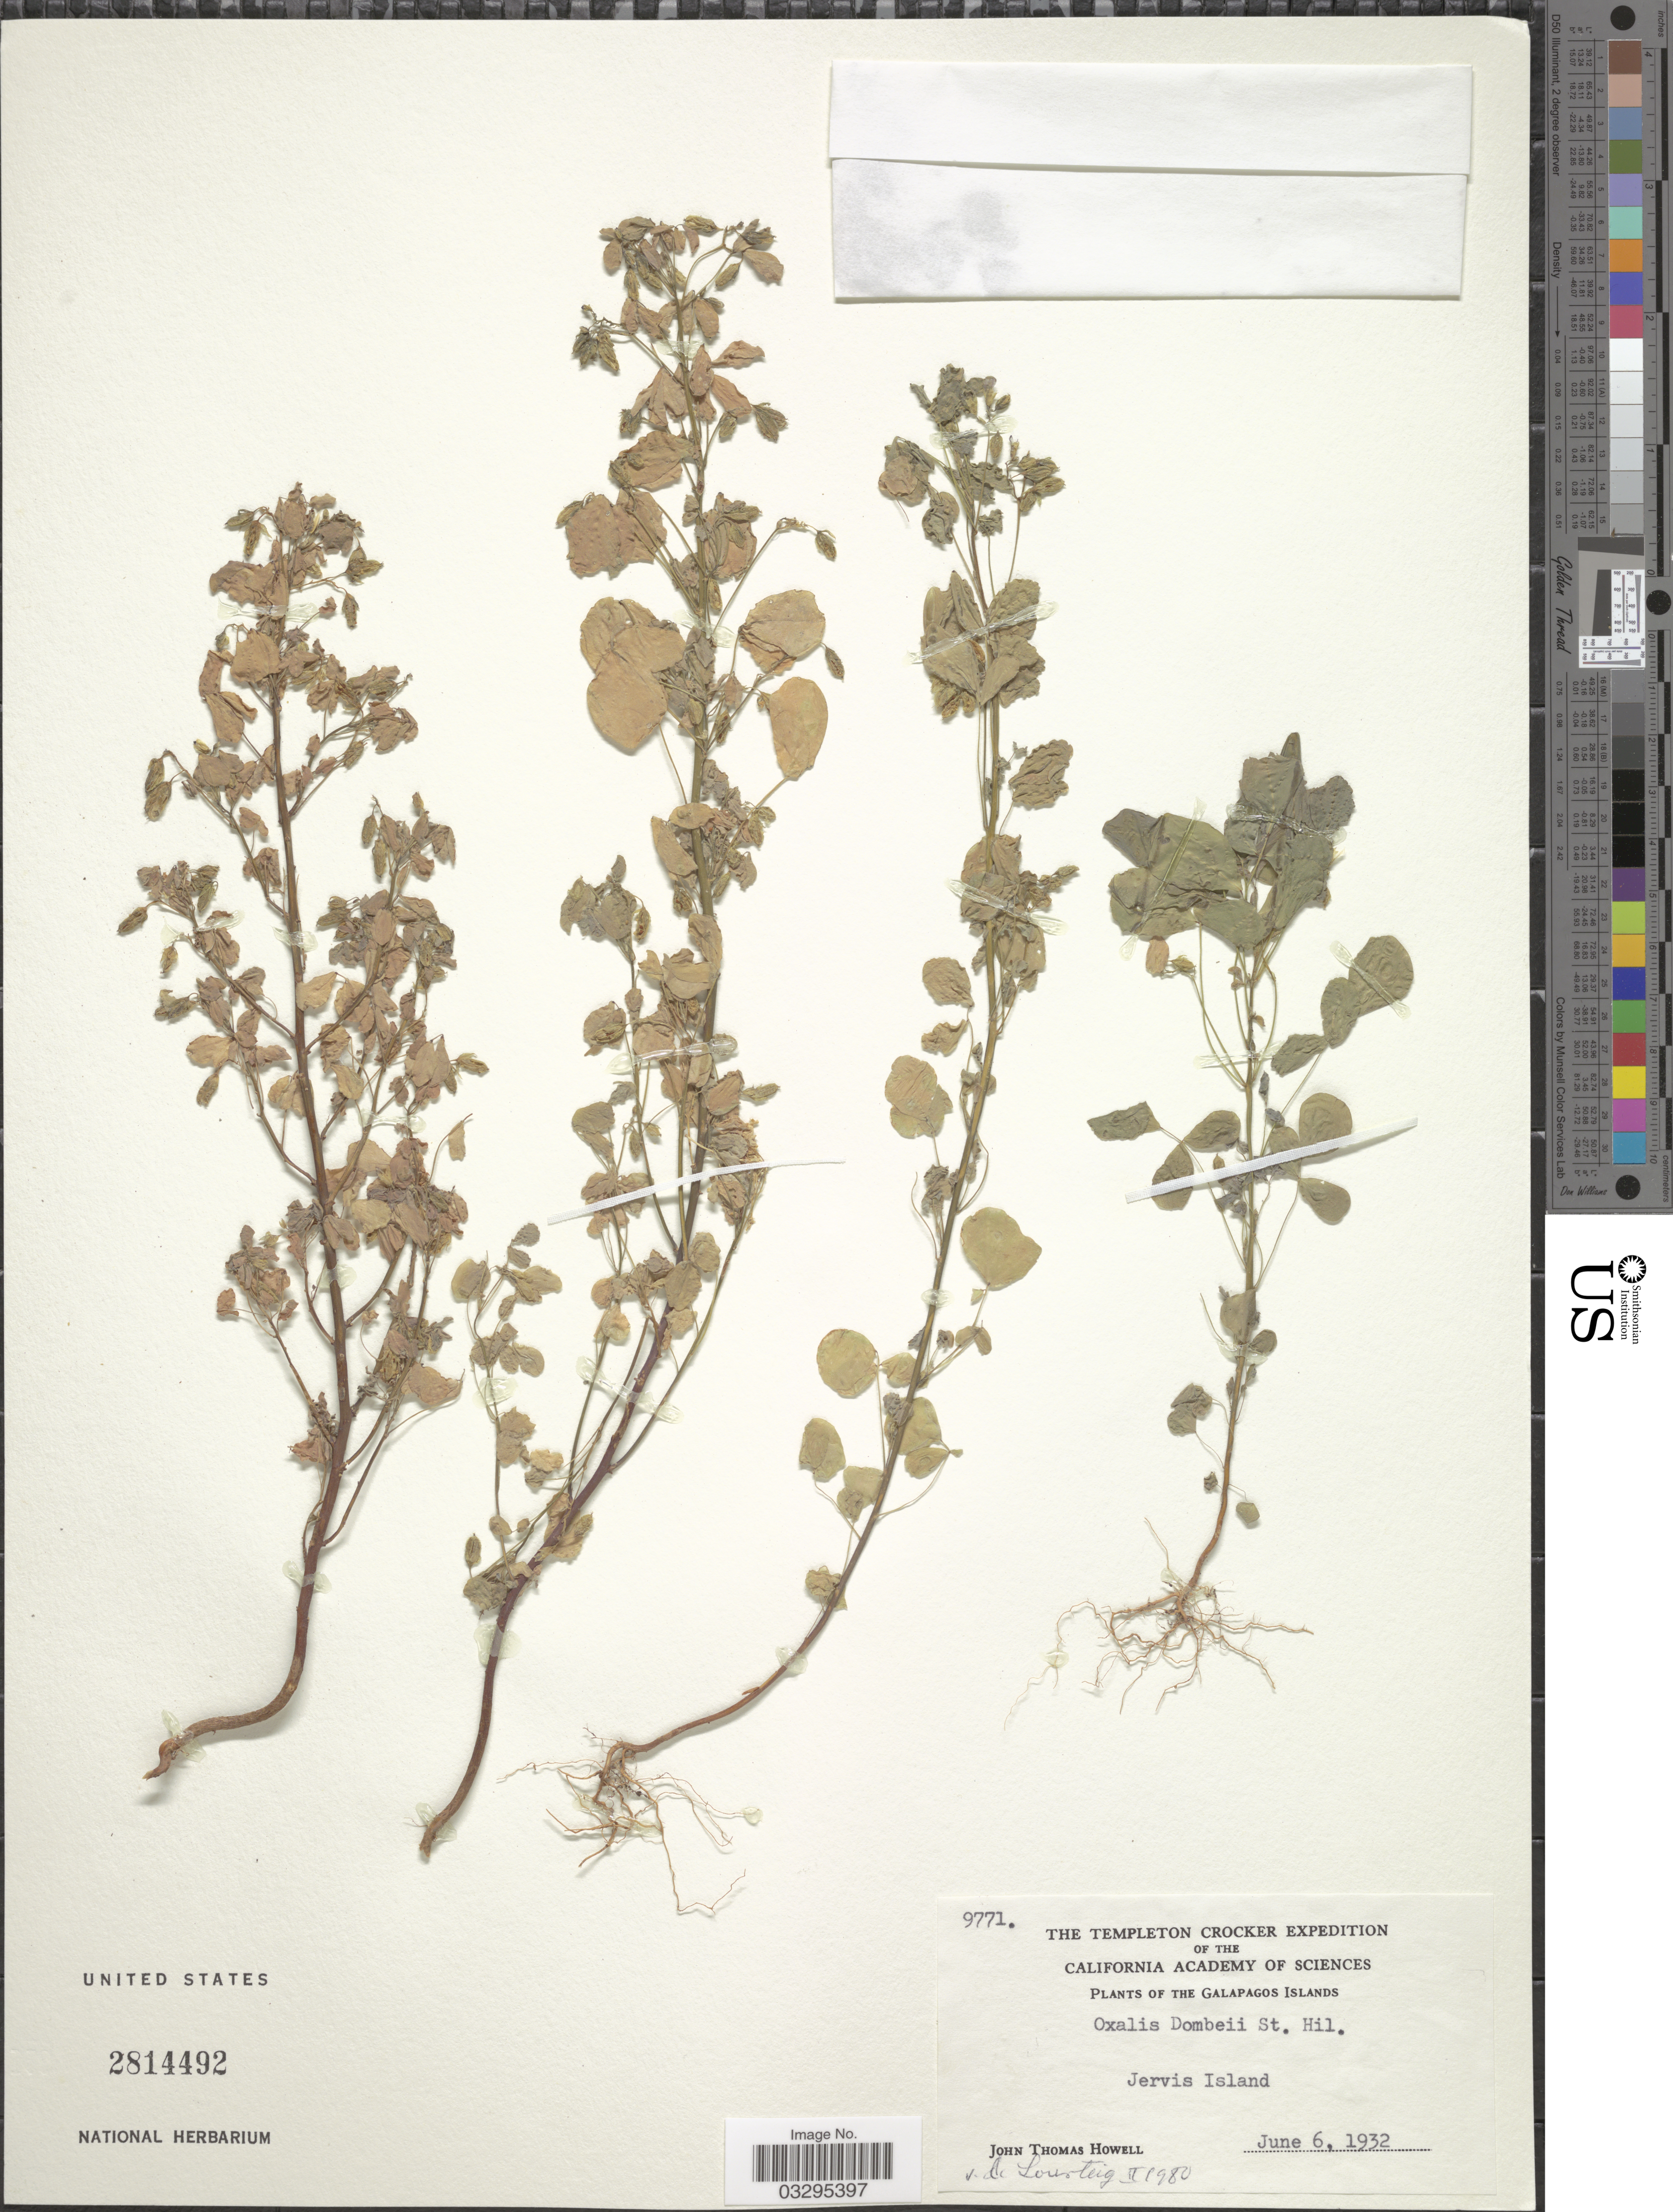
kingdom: Plantae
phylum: Tracheophyta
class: Magnoliopsida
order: Oxalidales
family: Oxalidaceae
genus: Oxalis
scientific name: Oxalis dombeyi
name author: A. St.-Hil.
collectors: J. T. Howell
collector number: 9771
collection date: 1932-06-06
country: Ecuador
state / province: Colón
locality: Galapagos Islands. Jervis Island.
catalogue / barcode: US 2814492